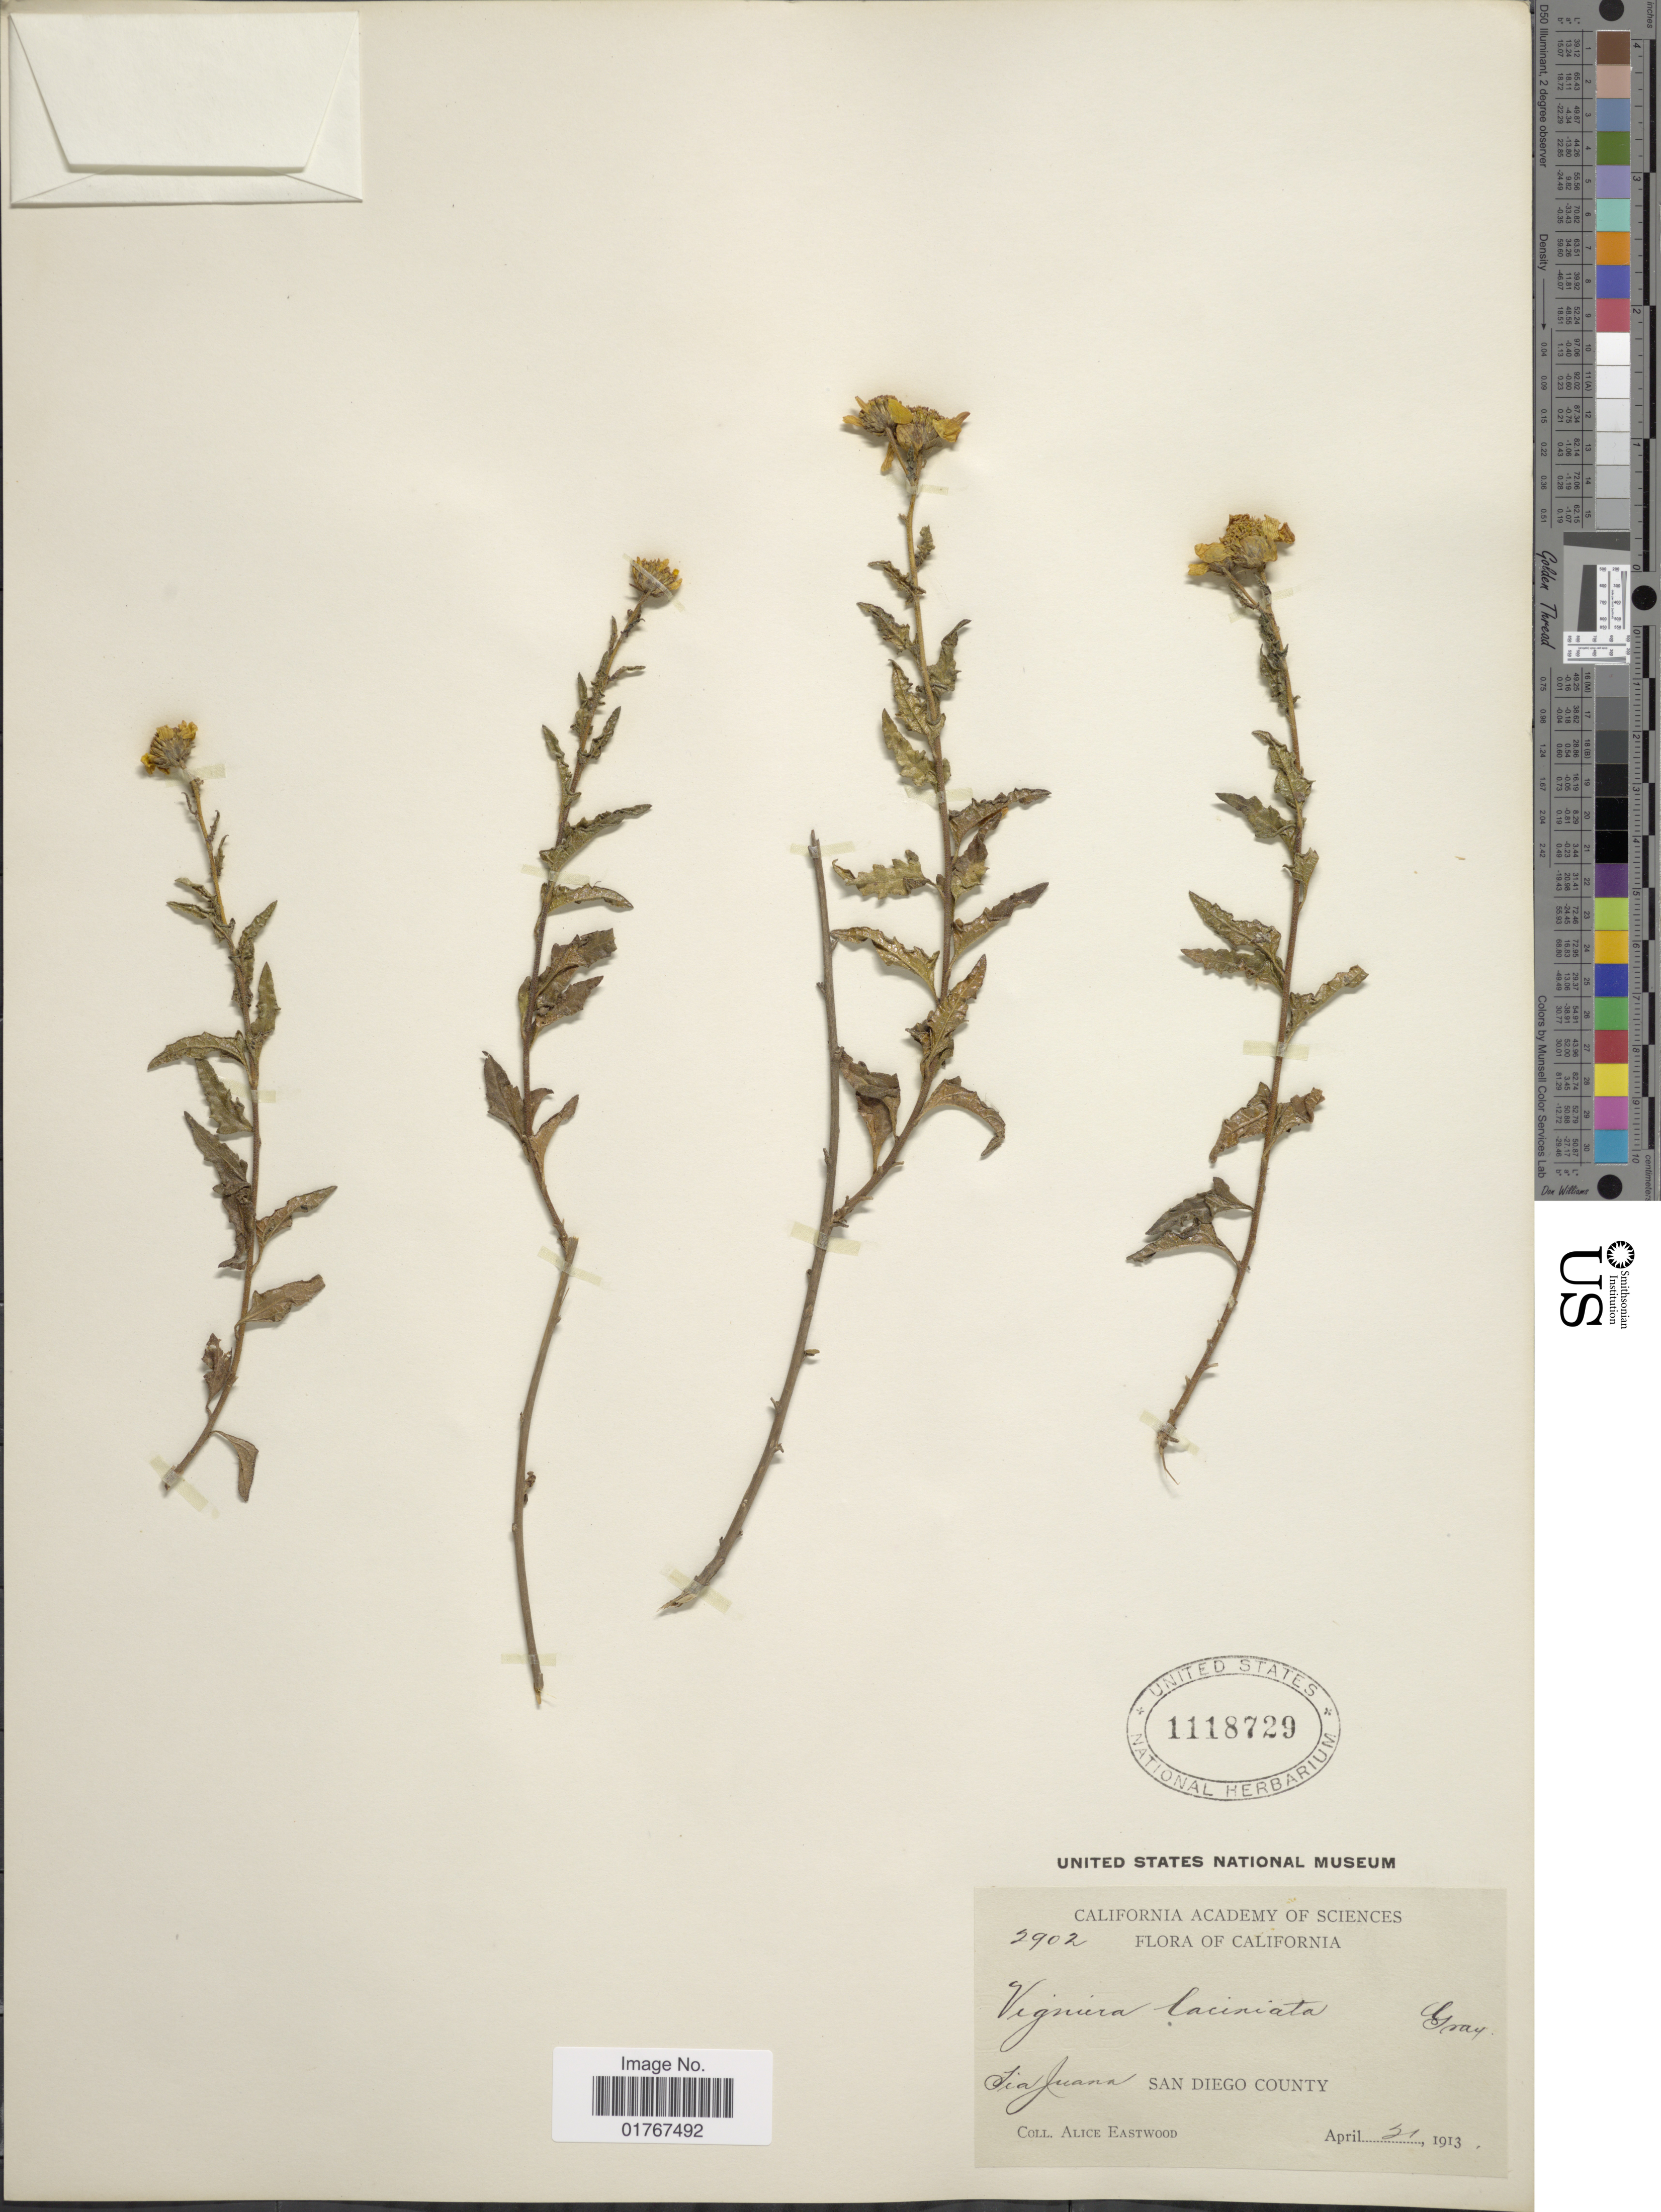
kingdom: Plantae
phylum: Tracheophyta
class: Magnoliopsida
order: Asterales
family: Asteraceae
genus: Viguiera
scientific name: Viguiera laciniata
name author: A. Gray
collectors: A. Eastwood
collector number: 2902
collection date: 1913-04-21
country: United States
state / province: California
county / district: San Diego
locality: Jia Juanna, San Diego County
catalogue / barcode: US 11128729